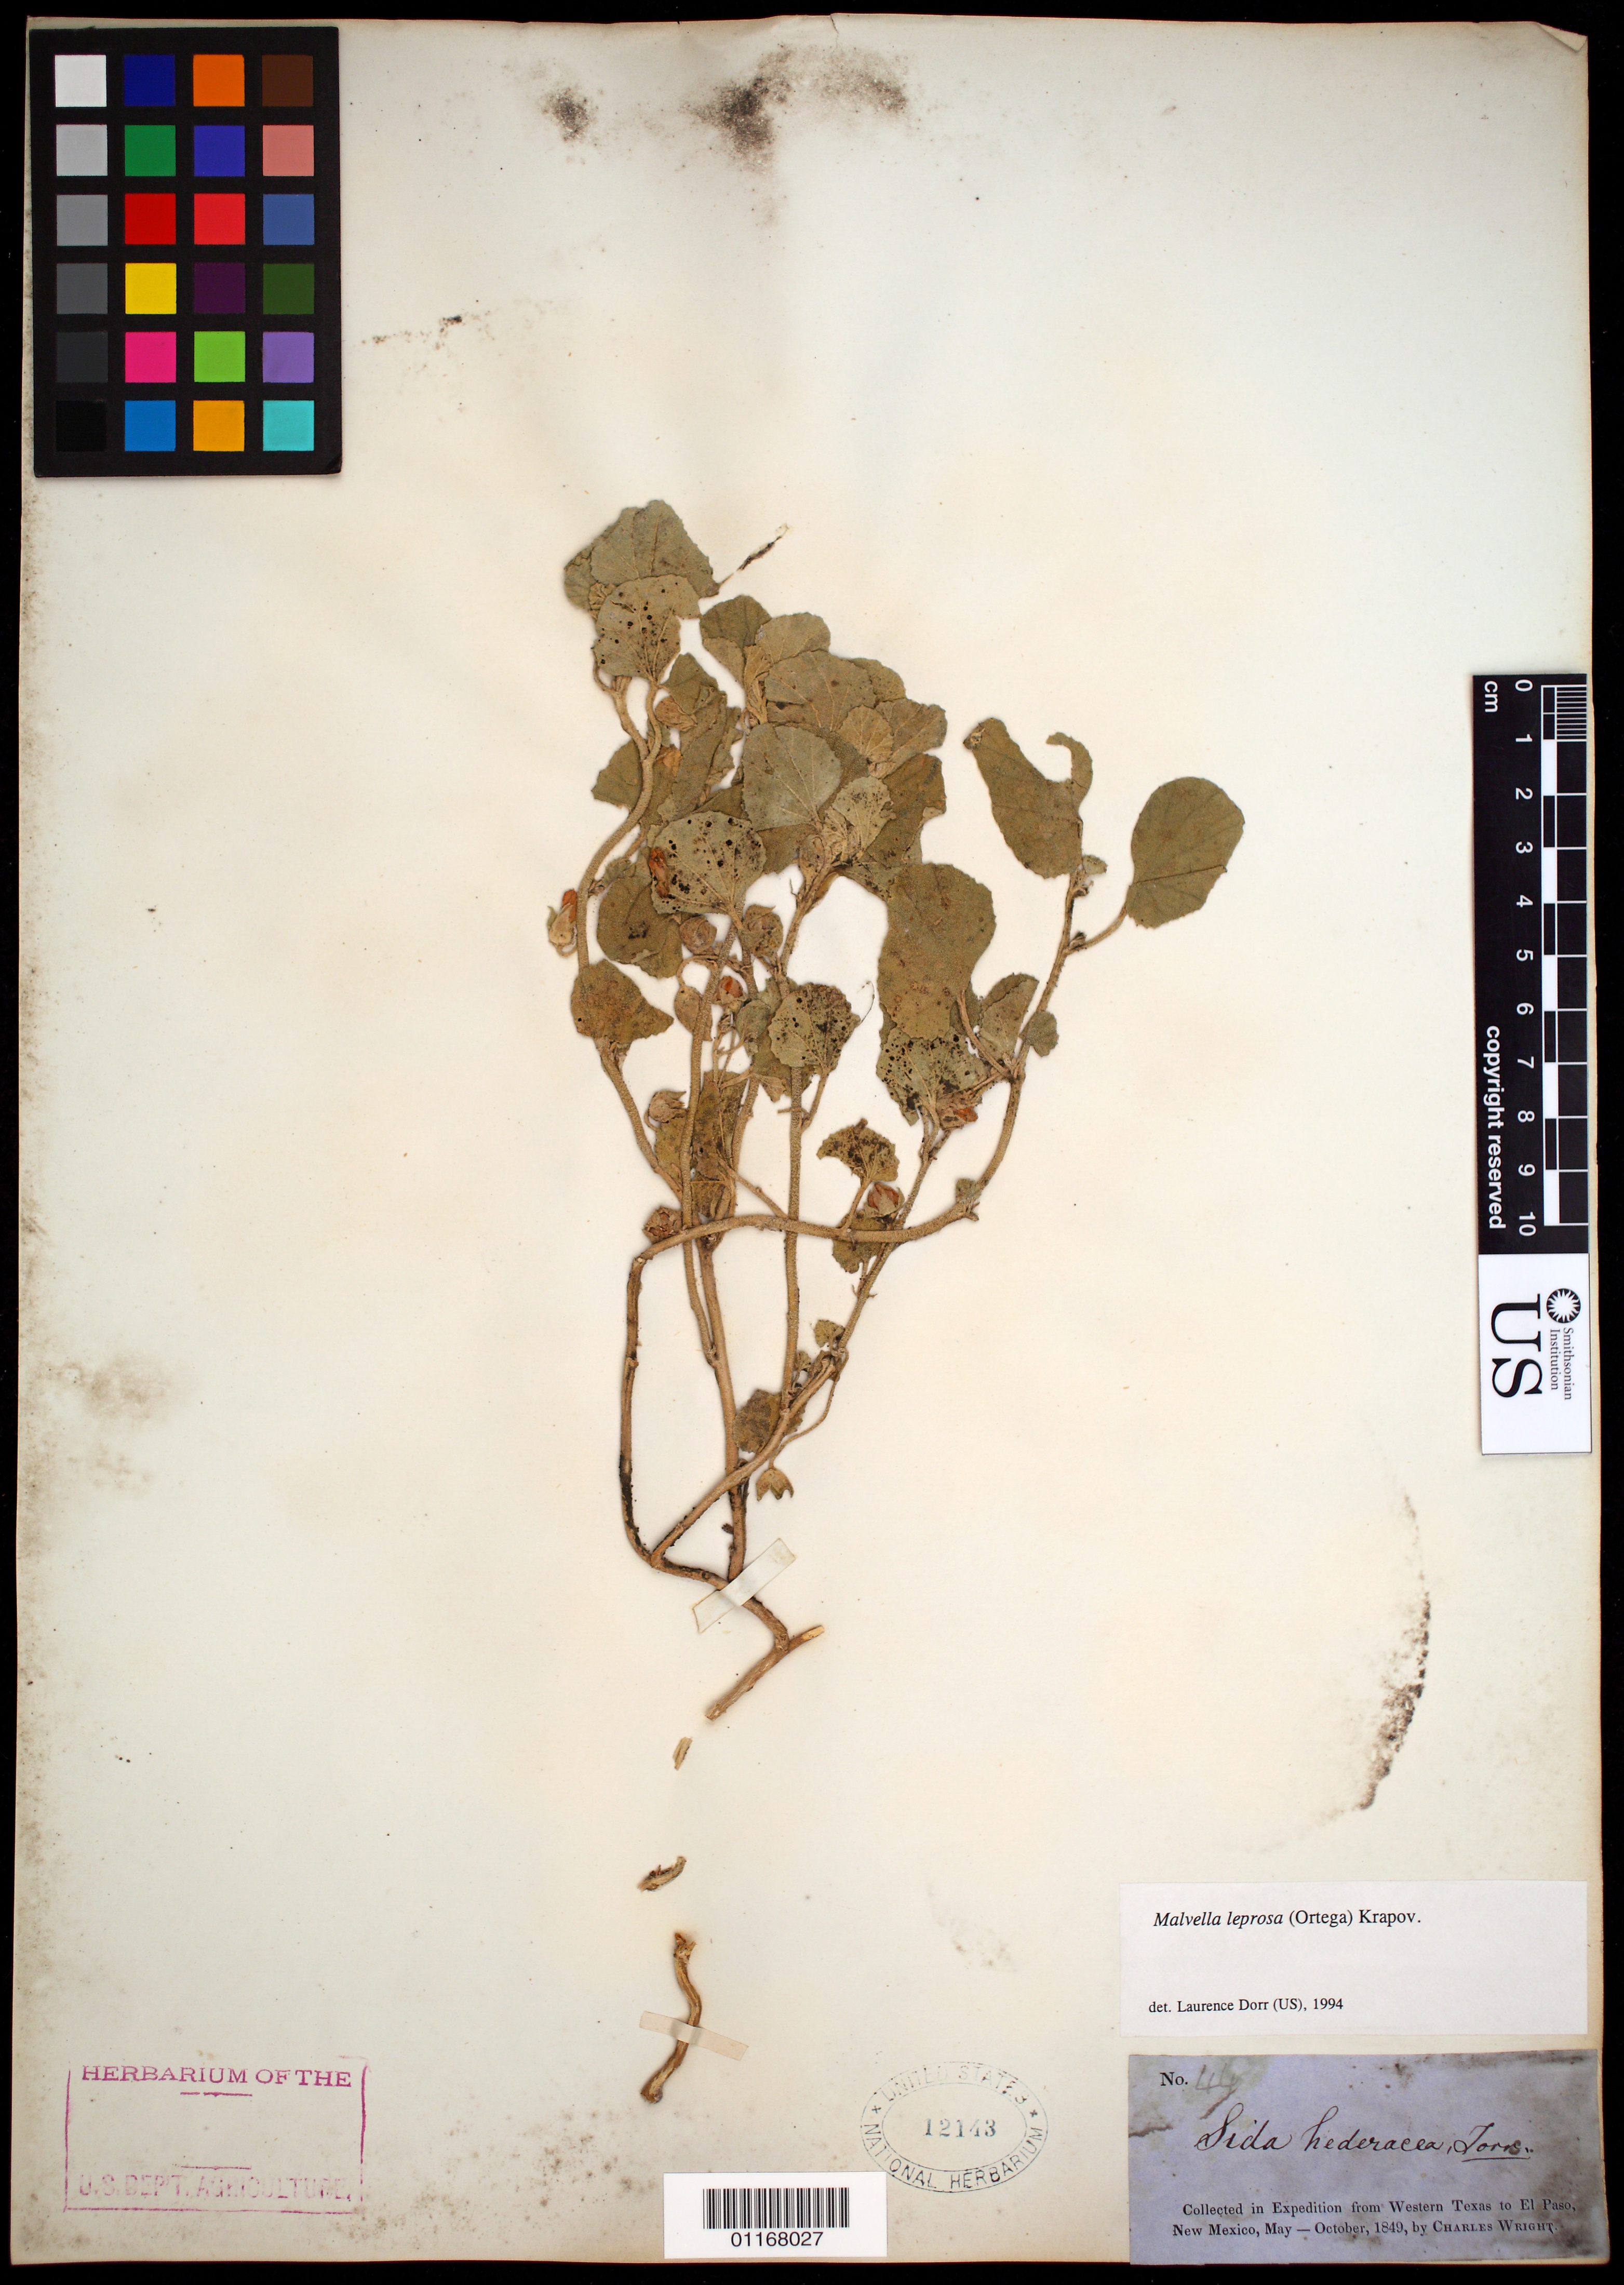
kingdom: Plantae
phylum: Tracheophyta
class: Magnoliopsida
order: Malvales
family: Malvaceae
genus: Malvella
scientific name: Malvella leprosa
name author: (Ortega) Krapov.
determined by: Dorr, L. J., (BOT), Smithsonian Institution - National Museum of Natural History (UNITED STATES)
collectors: C. Wright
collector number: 46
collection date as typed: May 1849 to -- Oct 1849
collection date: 1849-05/1849-10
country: United States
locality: from Western Texas to El Paso, New Mexico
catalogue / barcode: US 12143